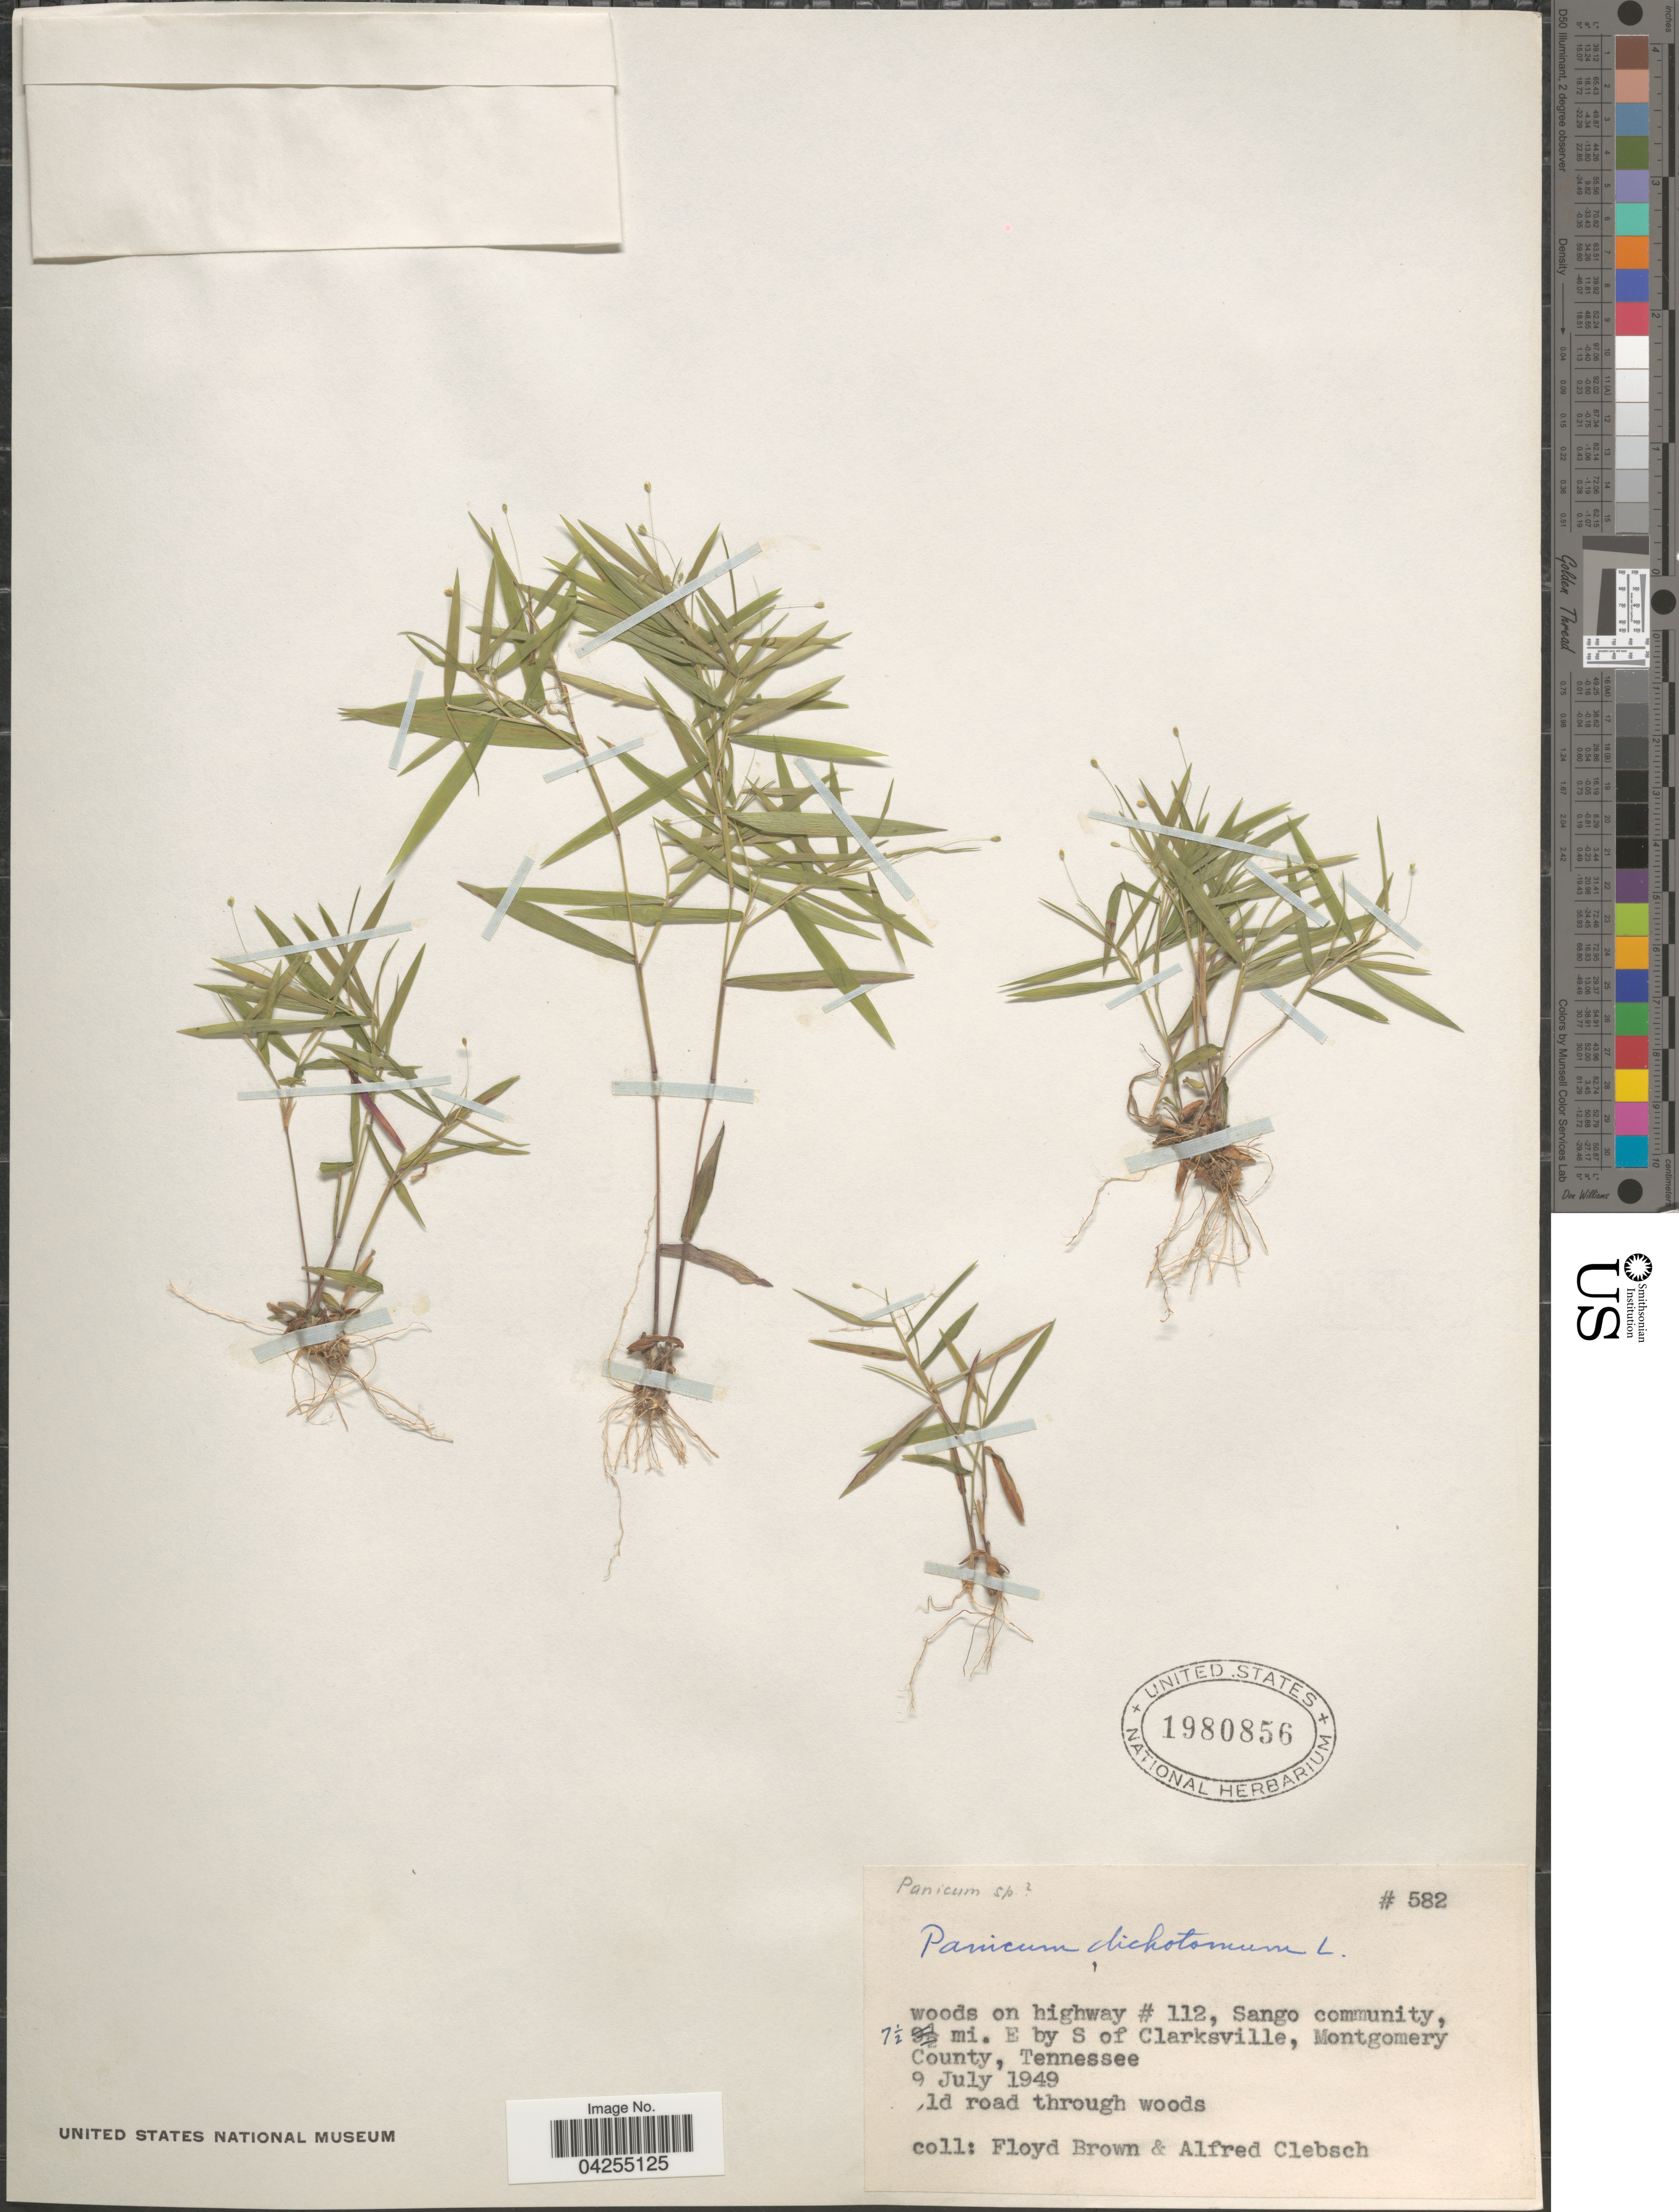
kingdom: Plantae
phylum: Tracheophyta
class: Liliopsida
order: Poales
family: Poaceae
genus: Dichanthelium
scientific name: Dichanthelium dichotomum var. dichotomum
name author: (L.) Gould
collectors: F. Brown & A. Clebsch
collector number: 582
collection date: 1949-07-09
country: United States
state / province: Tennessee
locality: Woods on highway # 112, Sango community, 7½ mi. E by S of Clarksville, Montgomery County.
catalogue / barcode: US 1980856